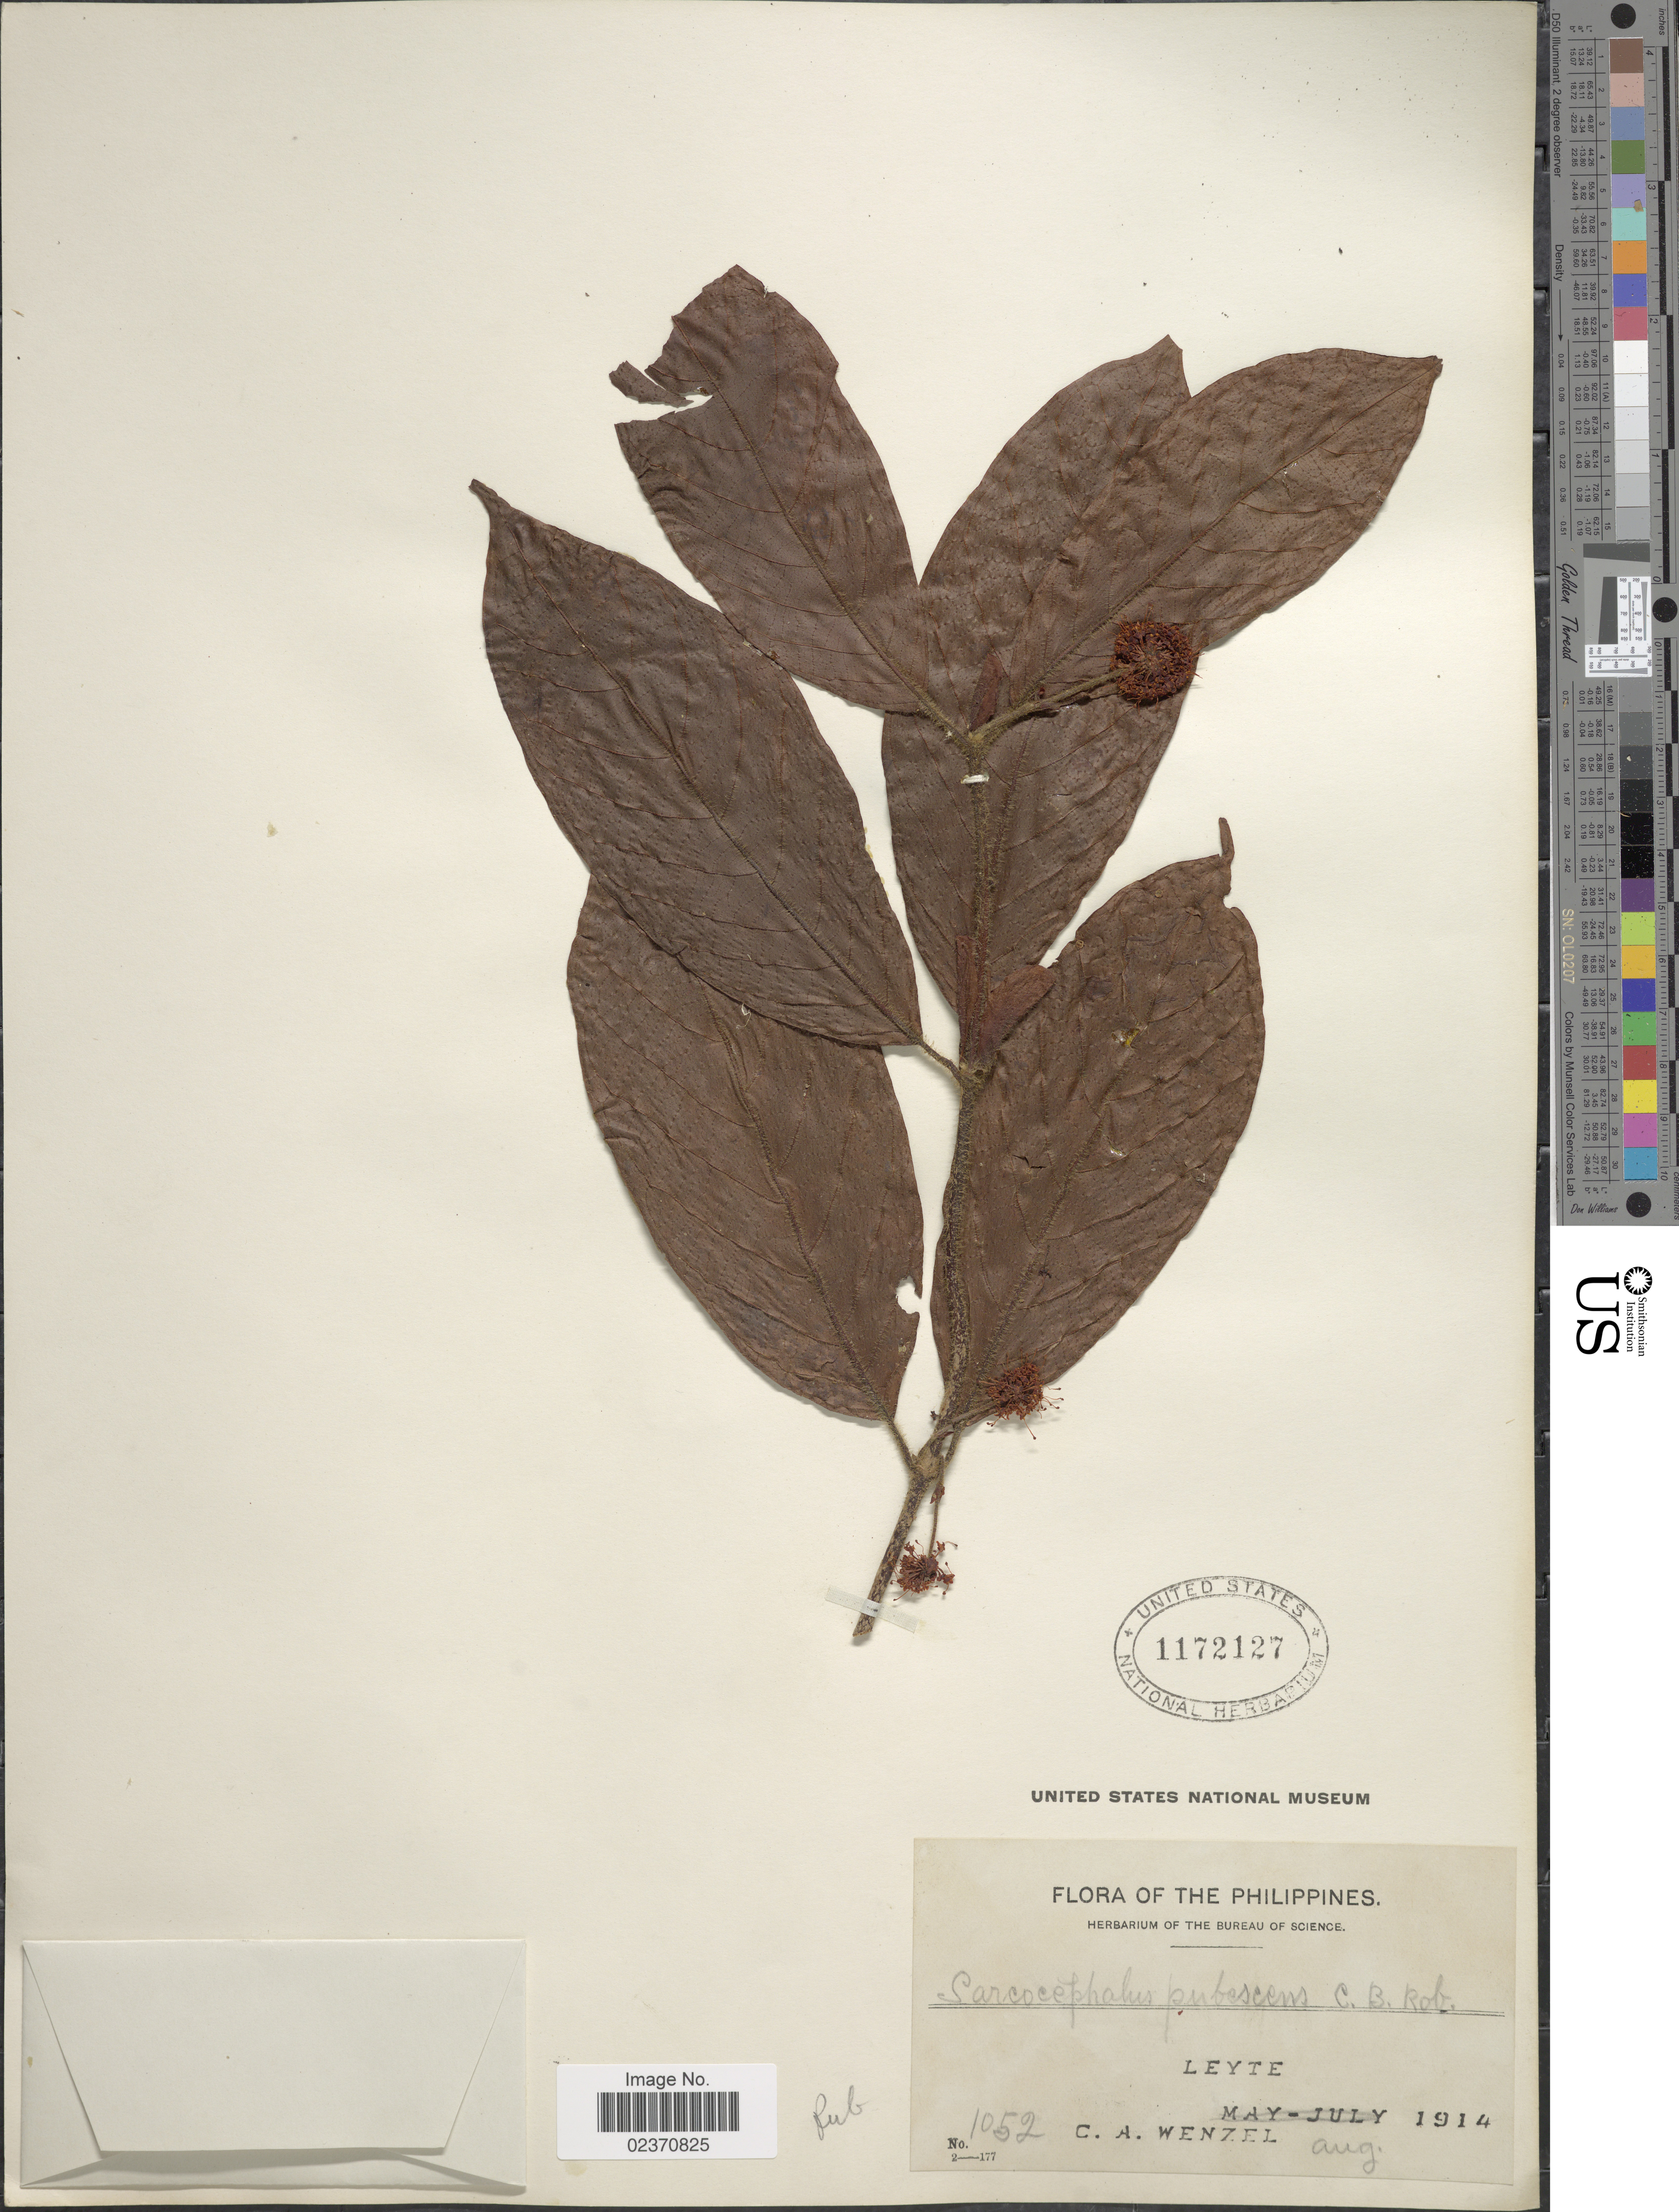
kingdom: Plantae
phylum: Tracheophyta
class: Magnoliopsida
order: Gentianales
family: Rubiaceae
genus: Nauclea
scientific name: Nauclea robinsonii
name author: Merr.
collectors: C. Wenzel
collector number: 1052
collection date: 1914-08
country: Philippines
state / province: Eastern Visayas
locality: Leyte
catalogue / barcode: US 1172127